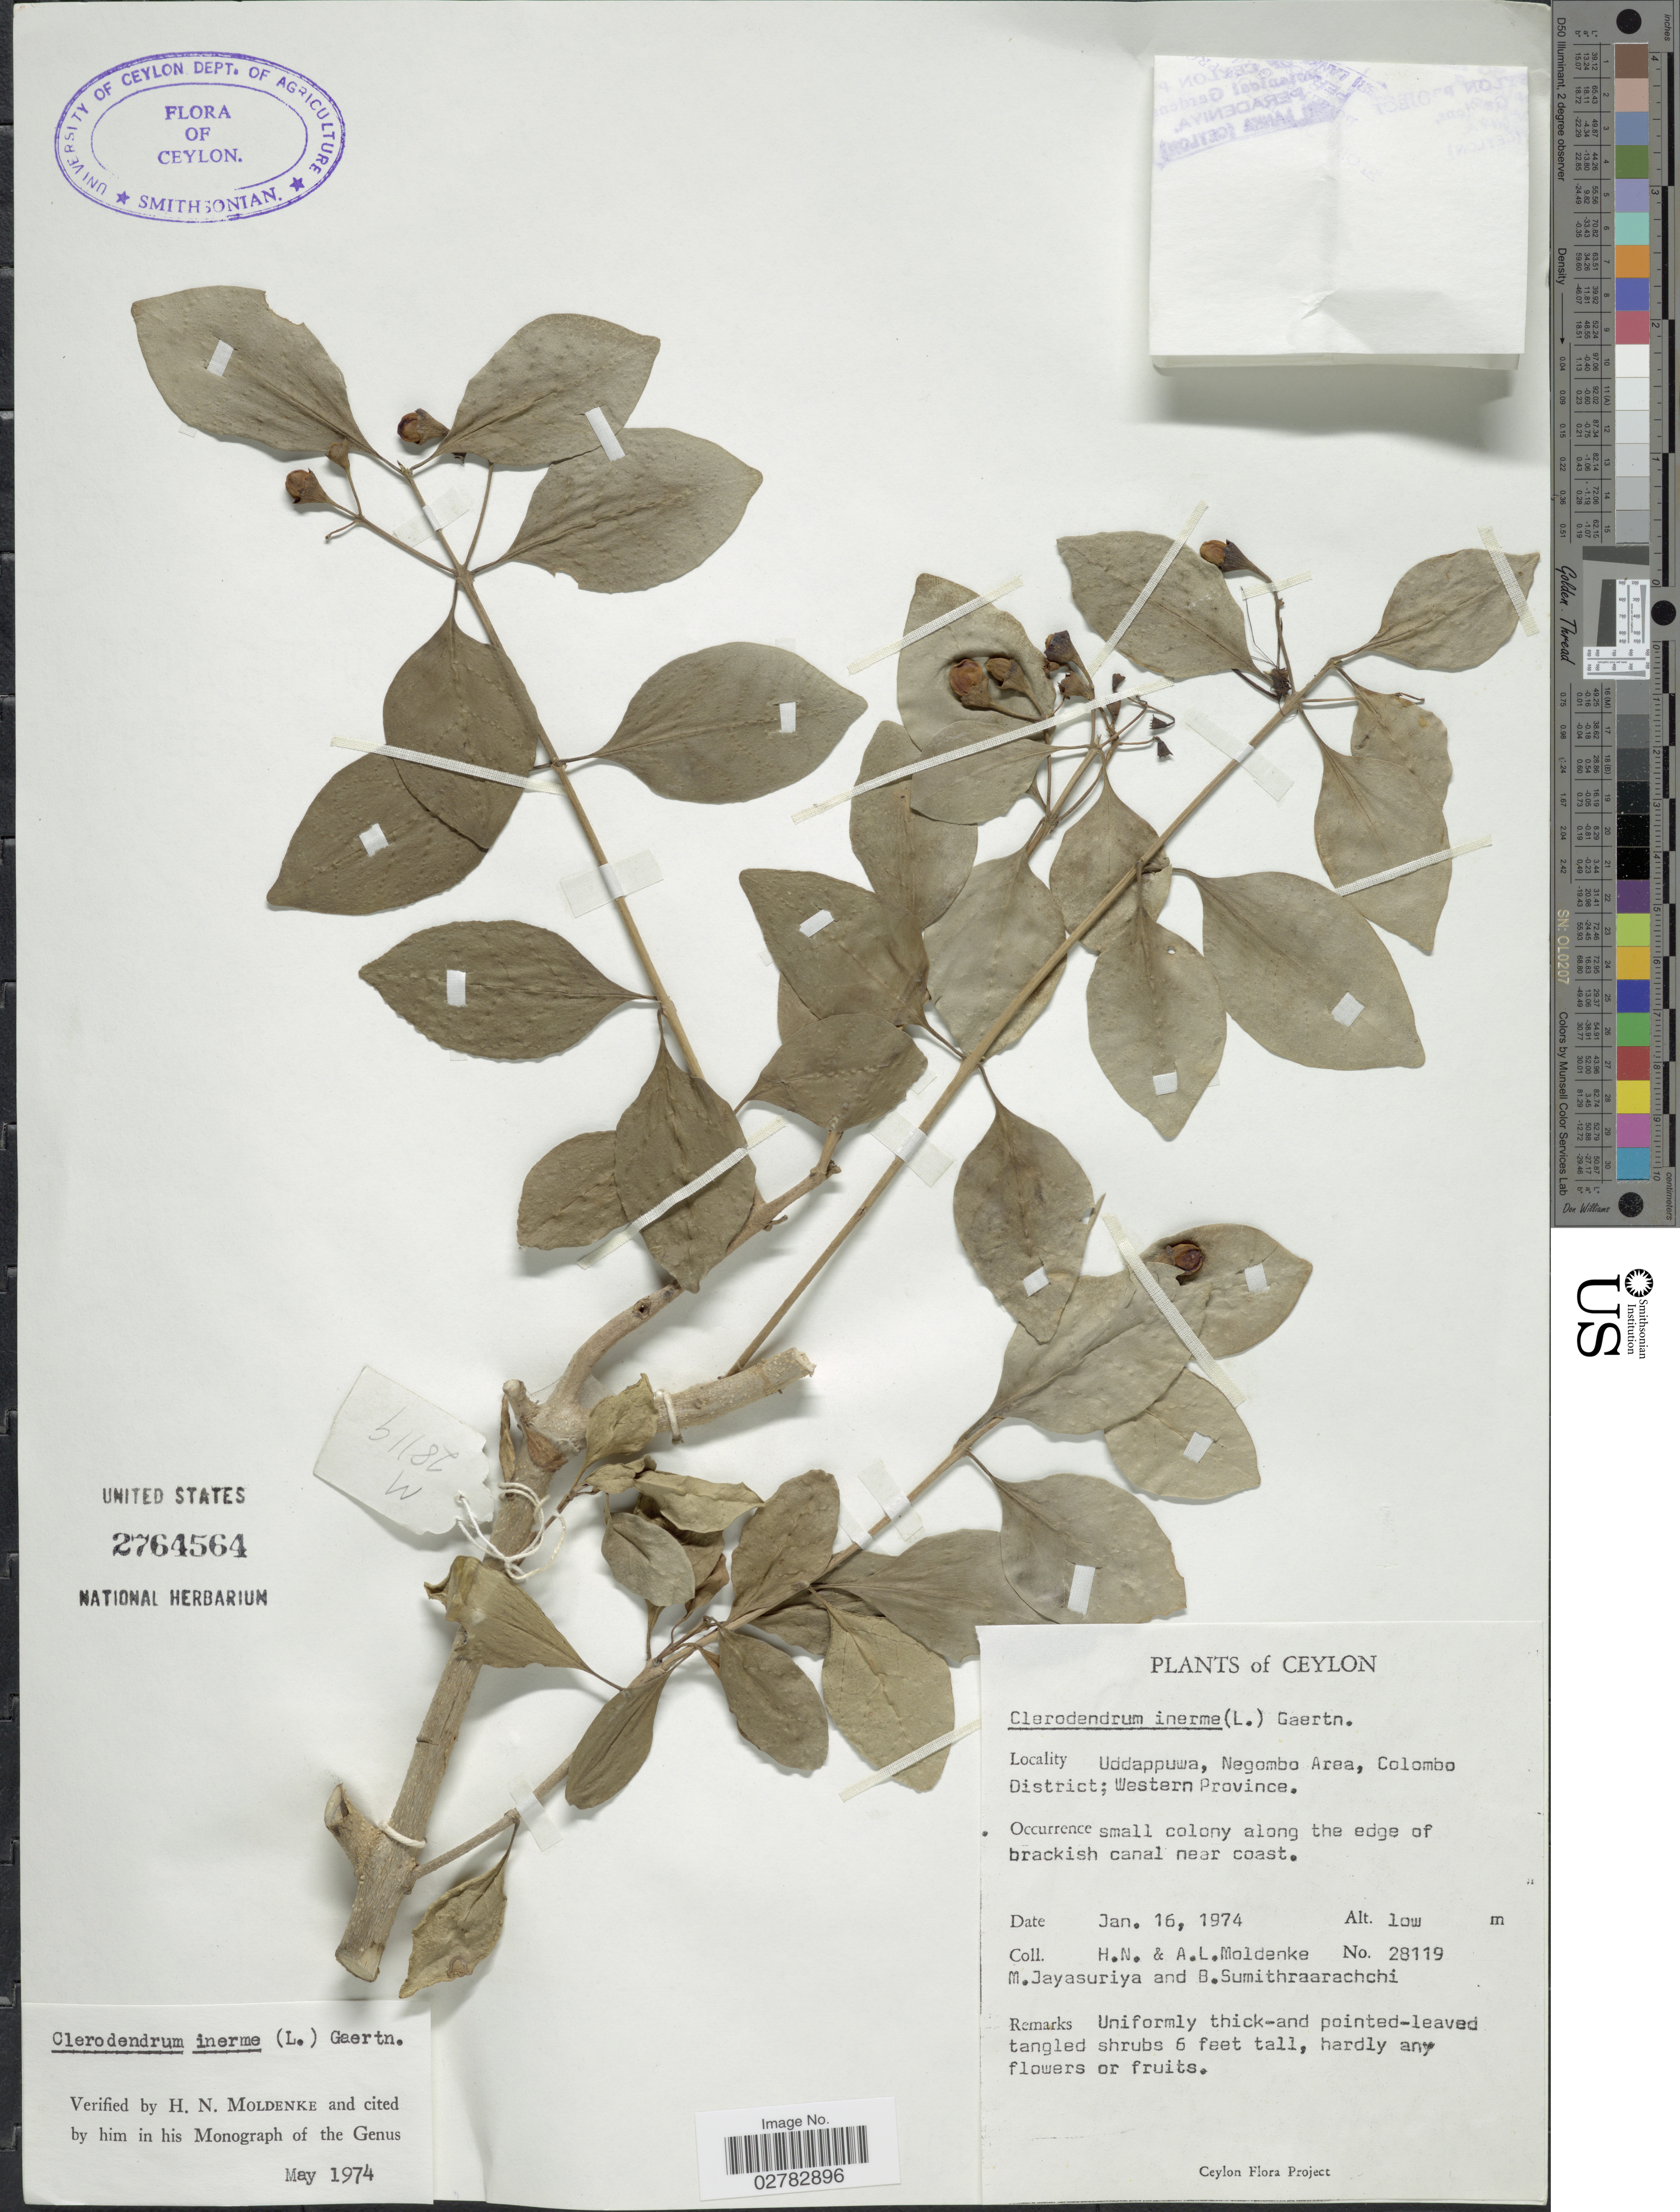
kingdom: Plantae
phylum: Tracheophyta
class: Magnoliopsida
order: Lamiales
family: Lamiaceae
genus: Clerodendrum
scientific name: Clerodendrum inerme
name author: (L.) Gaertn.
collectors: H. N. Moldenke, A. L. Moldenke, M. Jayasuriya & B. Sumithraarachchi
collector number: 28119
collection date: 1974-01-16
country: Sri Lanka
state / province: Western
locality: Ceylon. Uddappuwa, Negombo Area, Colombo District. Small colony along the edge of brackish canal near coast.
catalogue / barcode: US 2764564